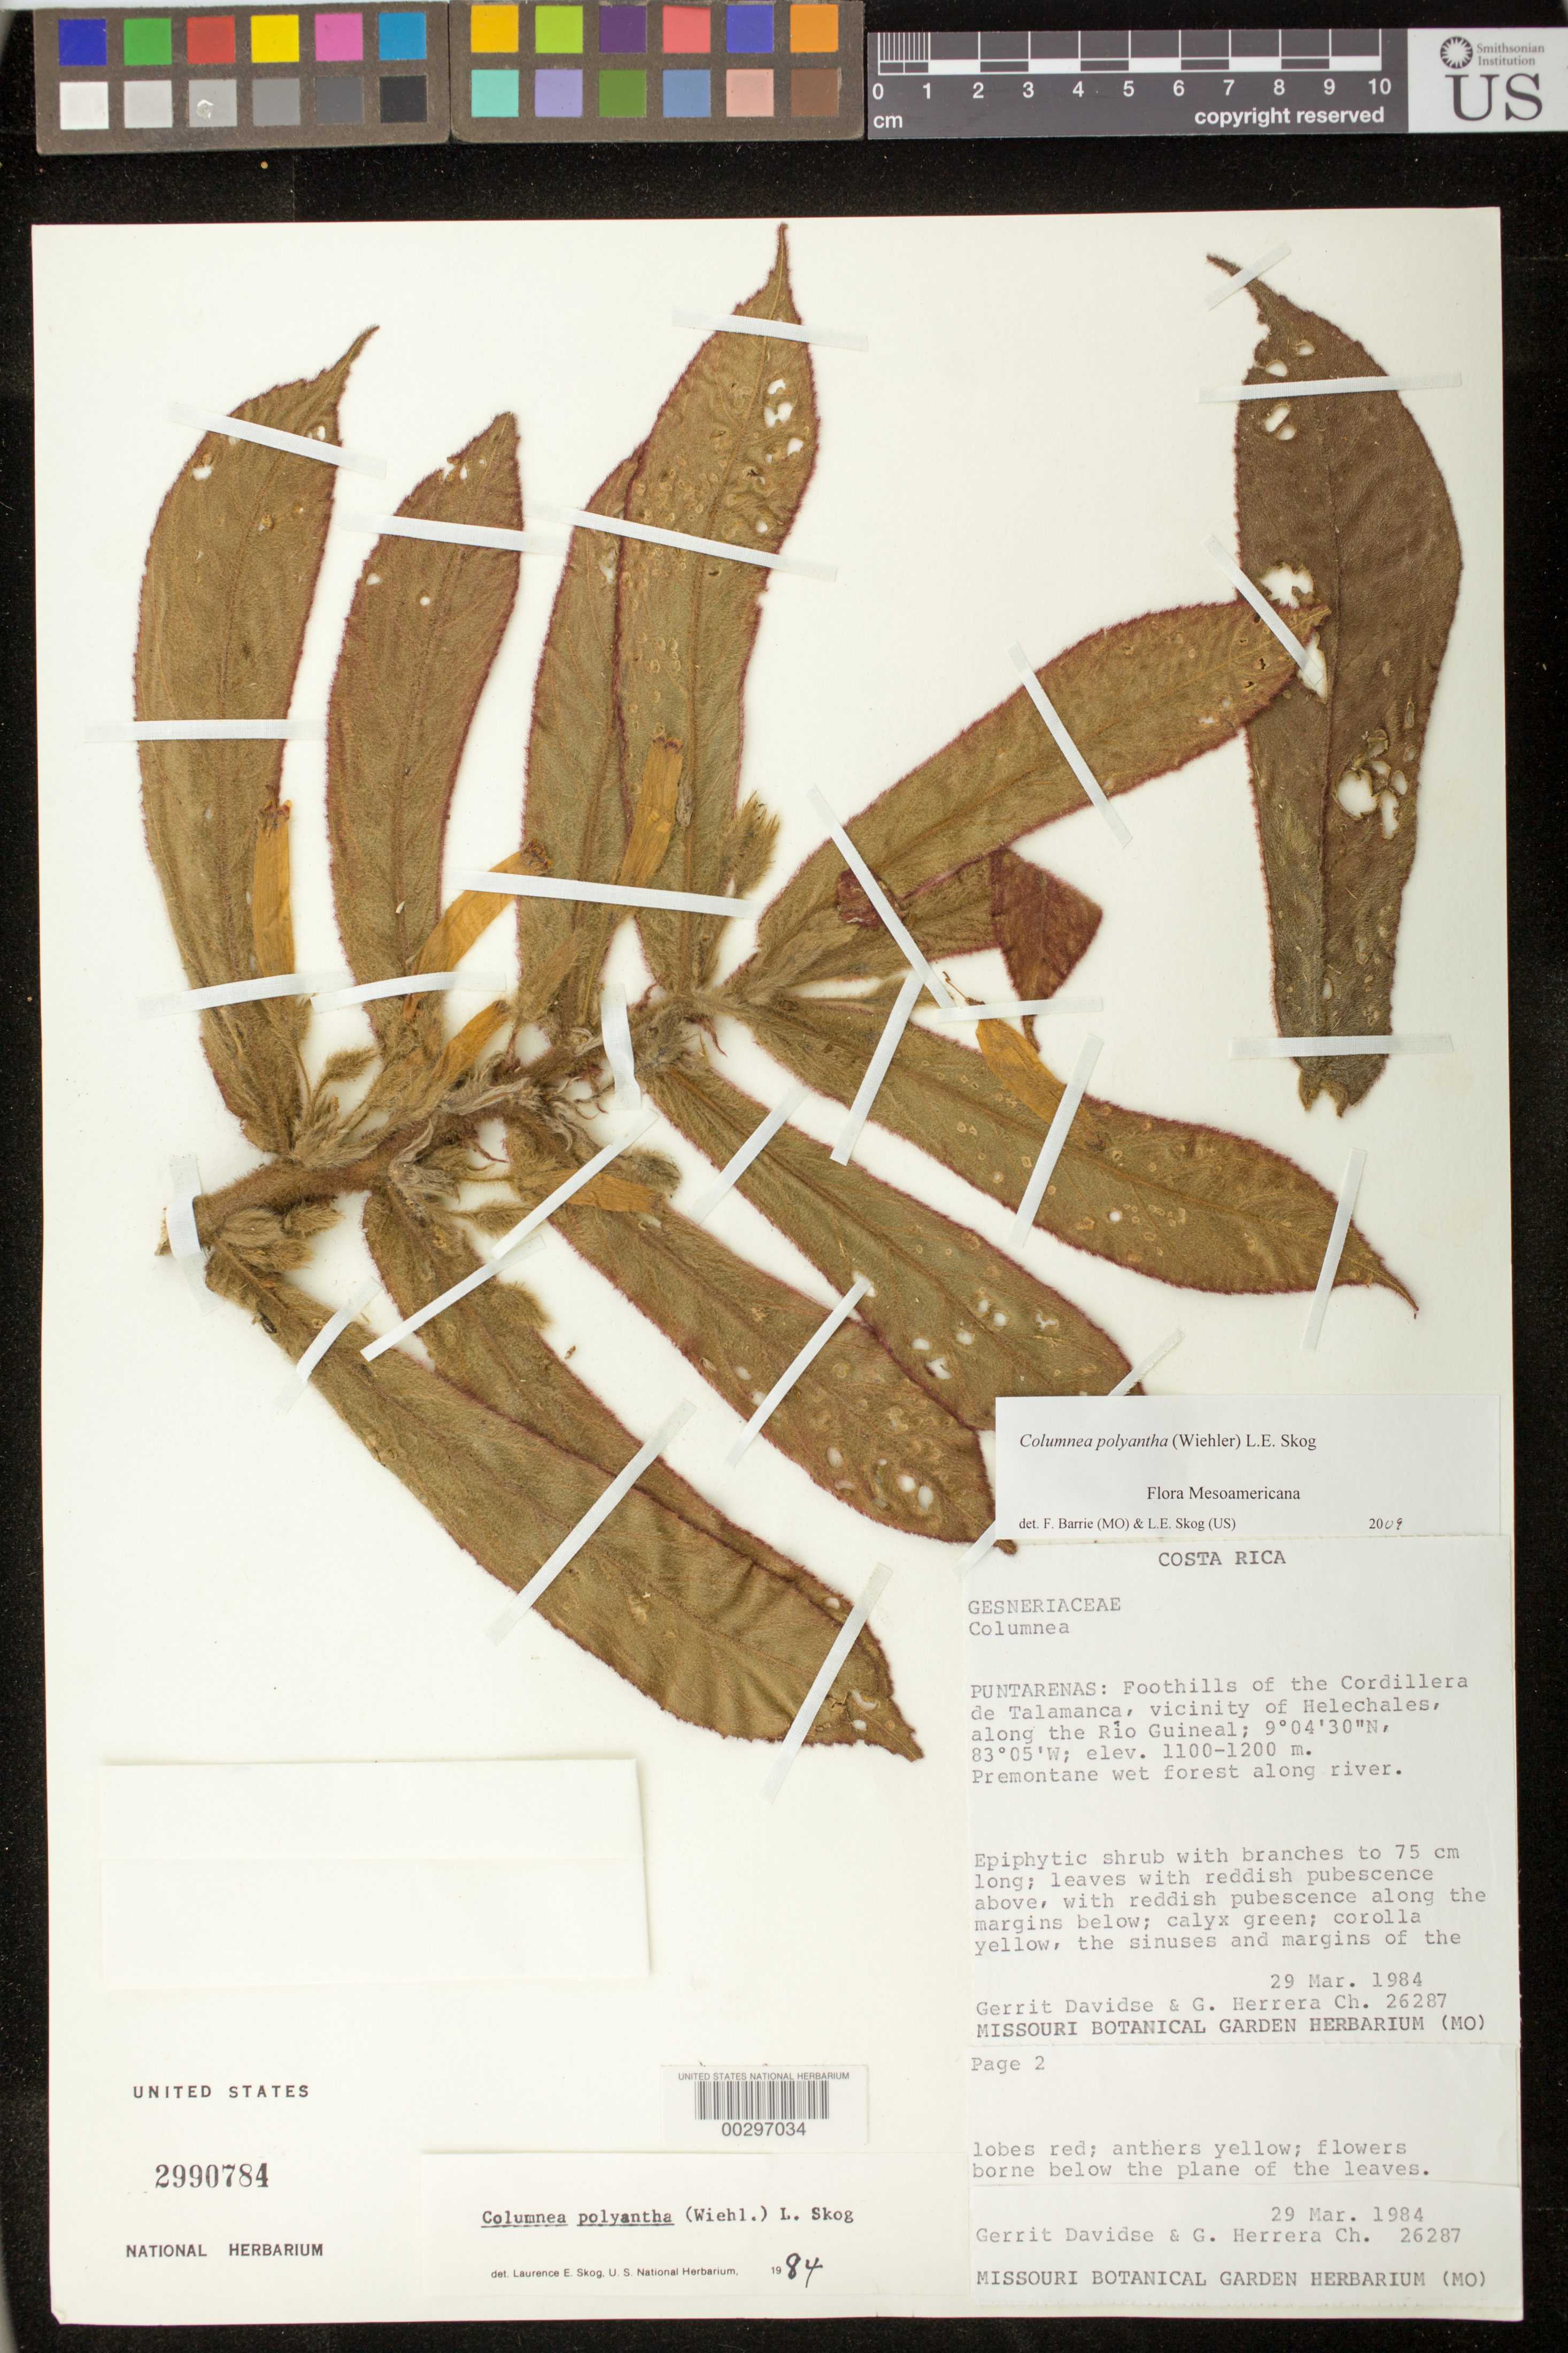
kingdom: Plantae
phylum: Tracheophyta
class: Magnoliopsida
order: Lamiales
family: Gesneriaceae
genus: Columnea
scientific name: Columnea polyantha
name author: (Wiehler) L.E. Skog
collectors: G. Davidse & G. Herrera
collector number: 26287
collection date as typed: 29 Mar 1984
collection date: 1984-03-29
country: Costa Rica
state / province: Puntarenas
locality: Rio Guineal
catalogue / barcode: US 2990784